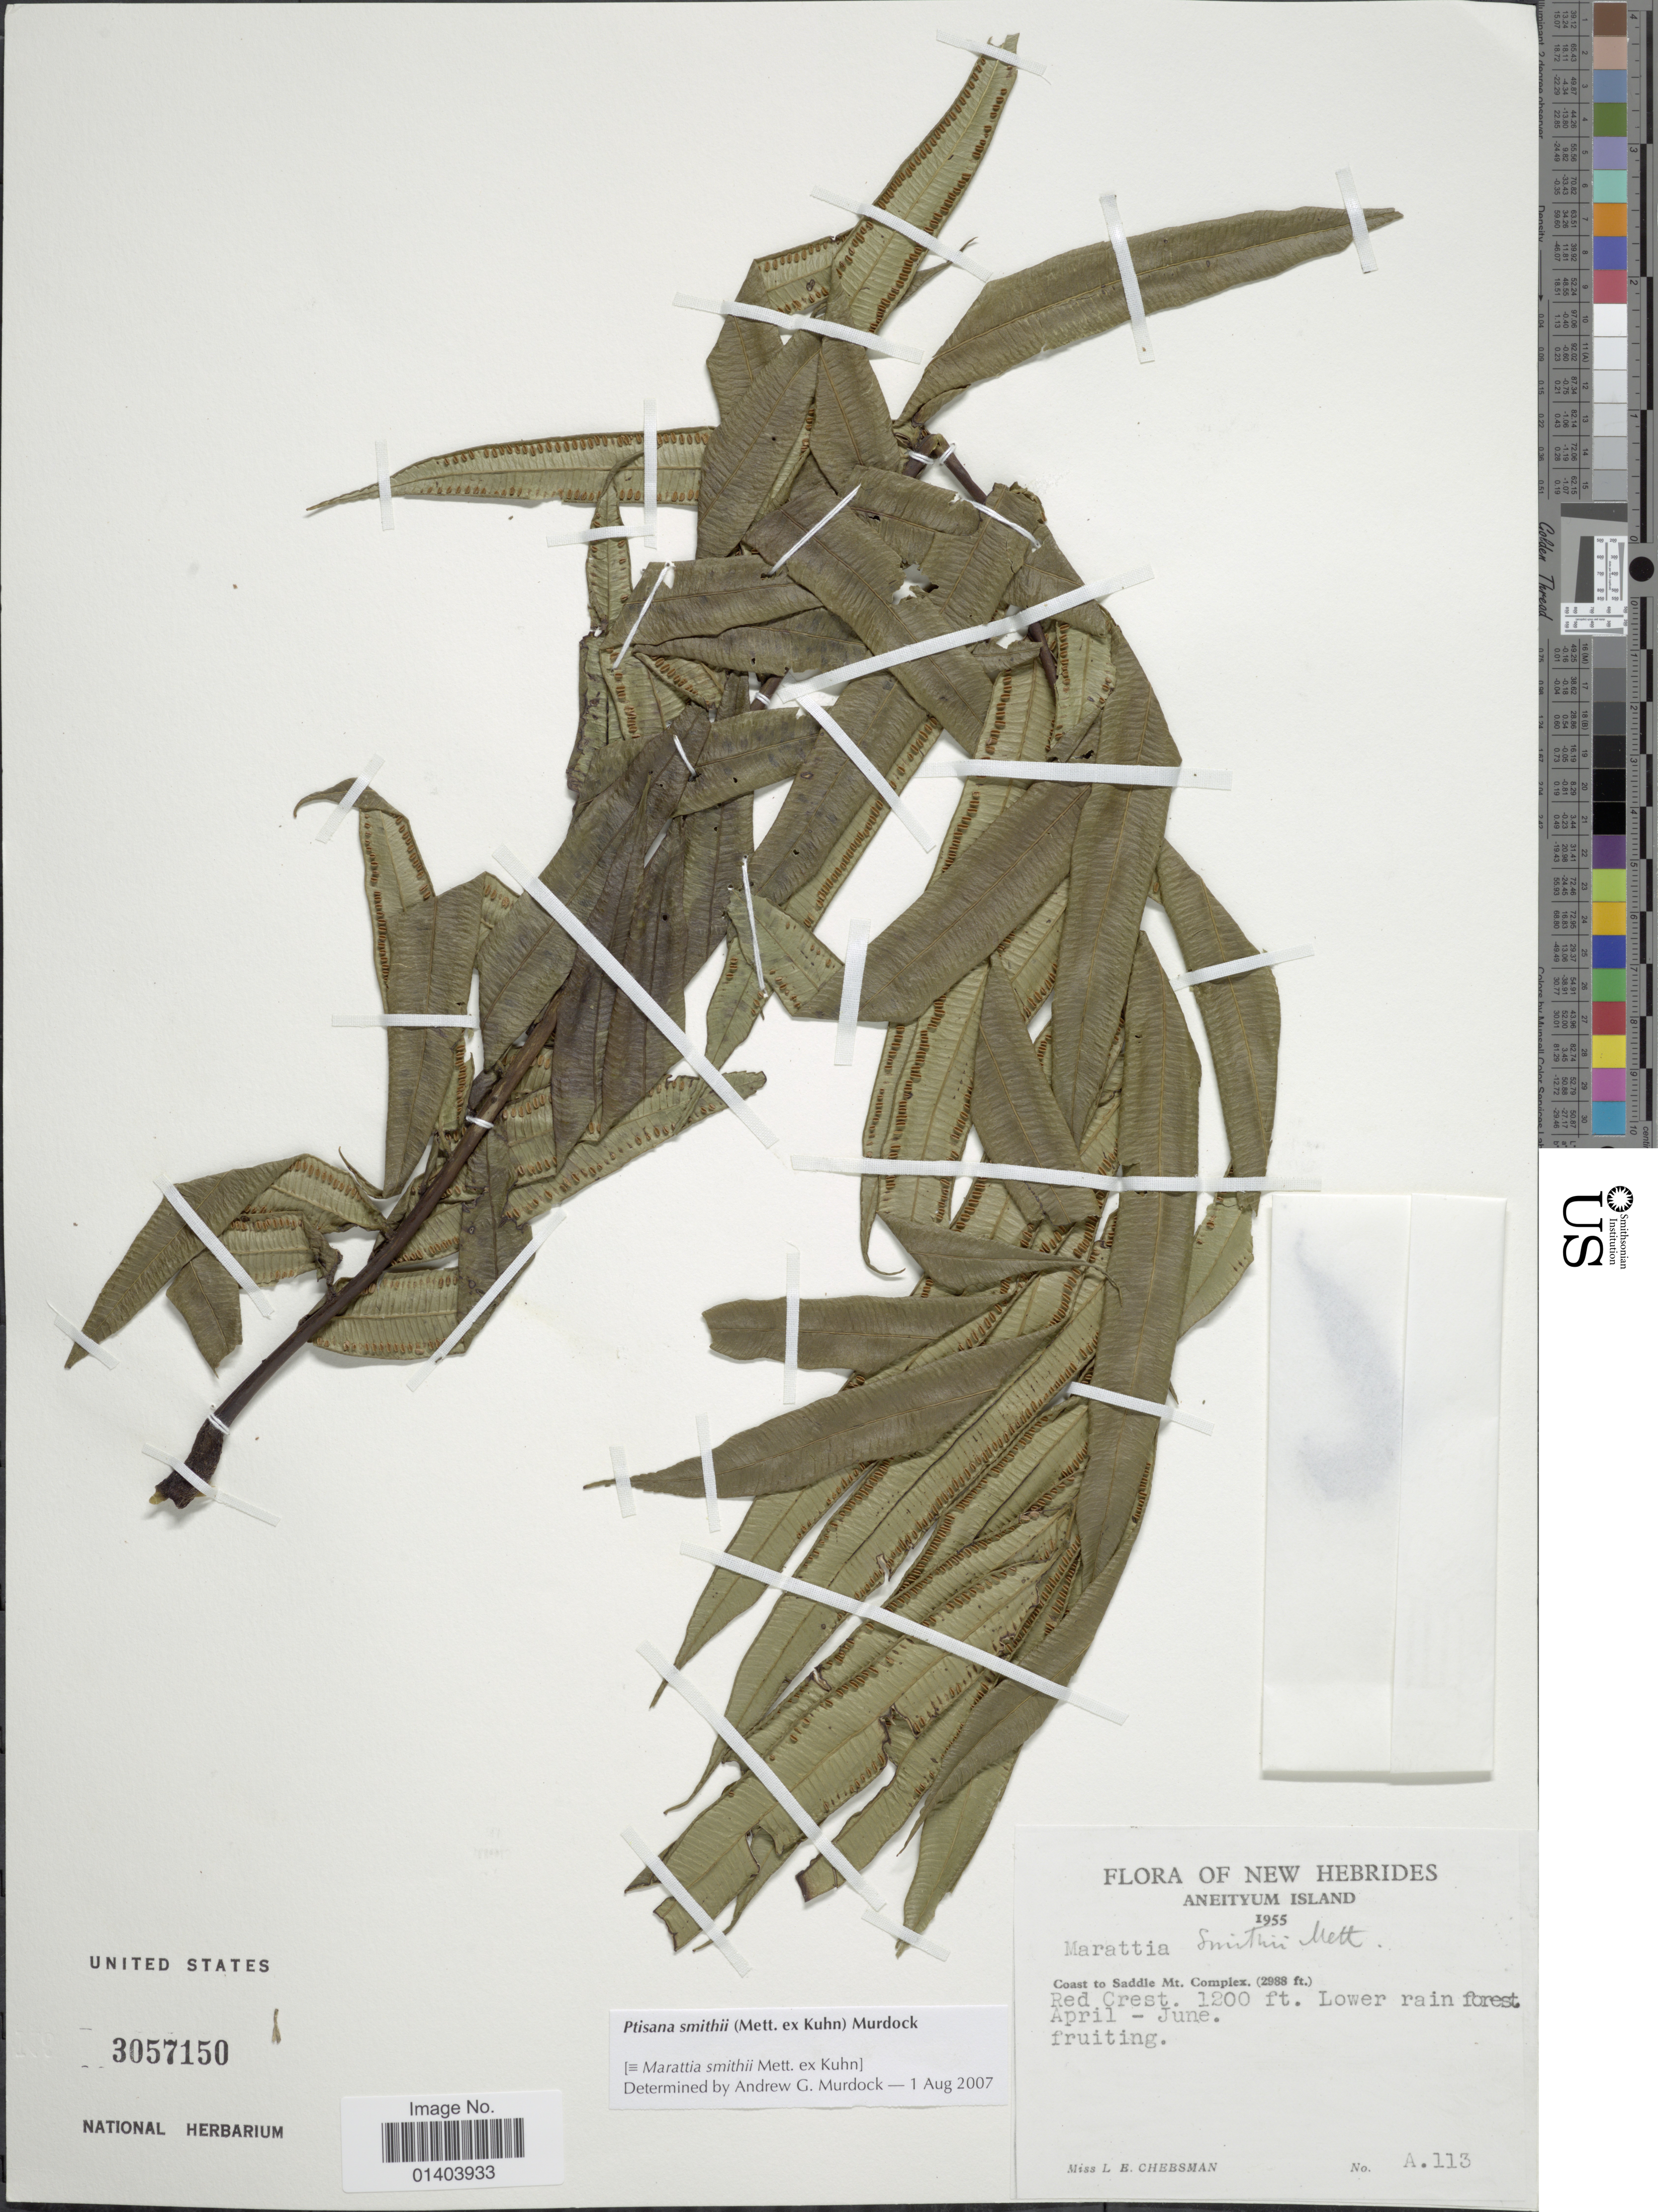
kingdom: Plantae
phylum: Tracheophyta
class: Polypodiopsida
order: Marattiales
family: Marattiaceae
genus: Ptisana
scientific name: Ptisana smithii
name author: (Mett. ex Kuhn) Murdock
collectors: L. E. Cheesman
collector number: A 113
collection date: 1955-04/1955-06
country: Vanuatu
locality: New Hebrides, Aneityum island, Coast to Saddle Mt Complex, Red Chest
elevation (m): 37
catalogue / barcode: US 3057150